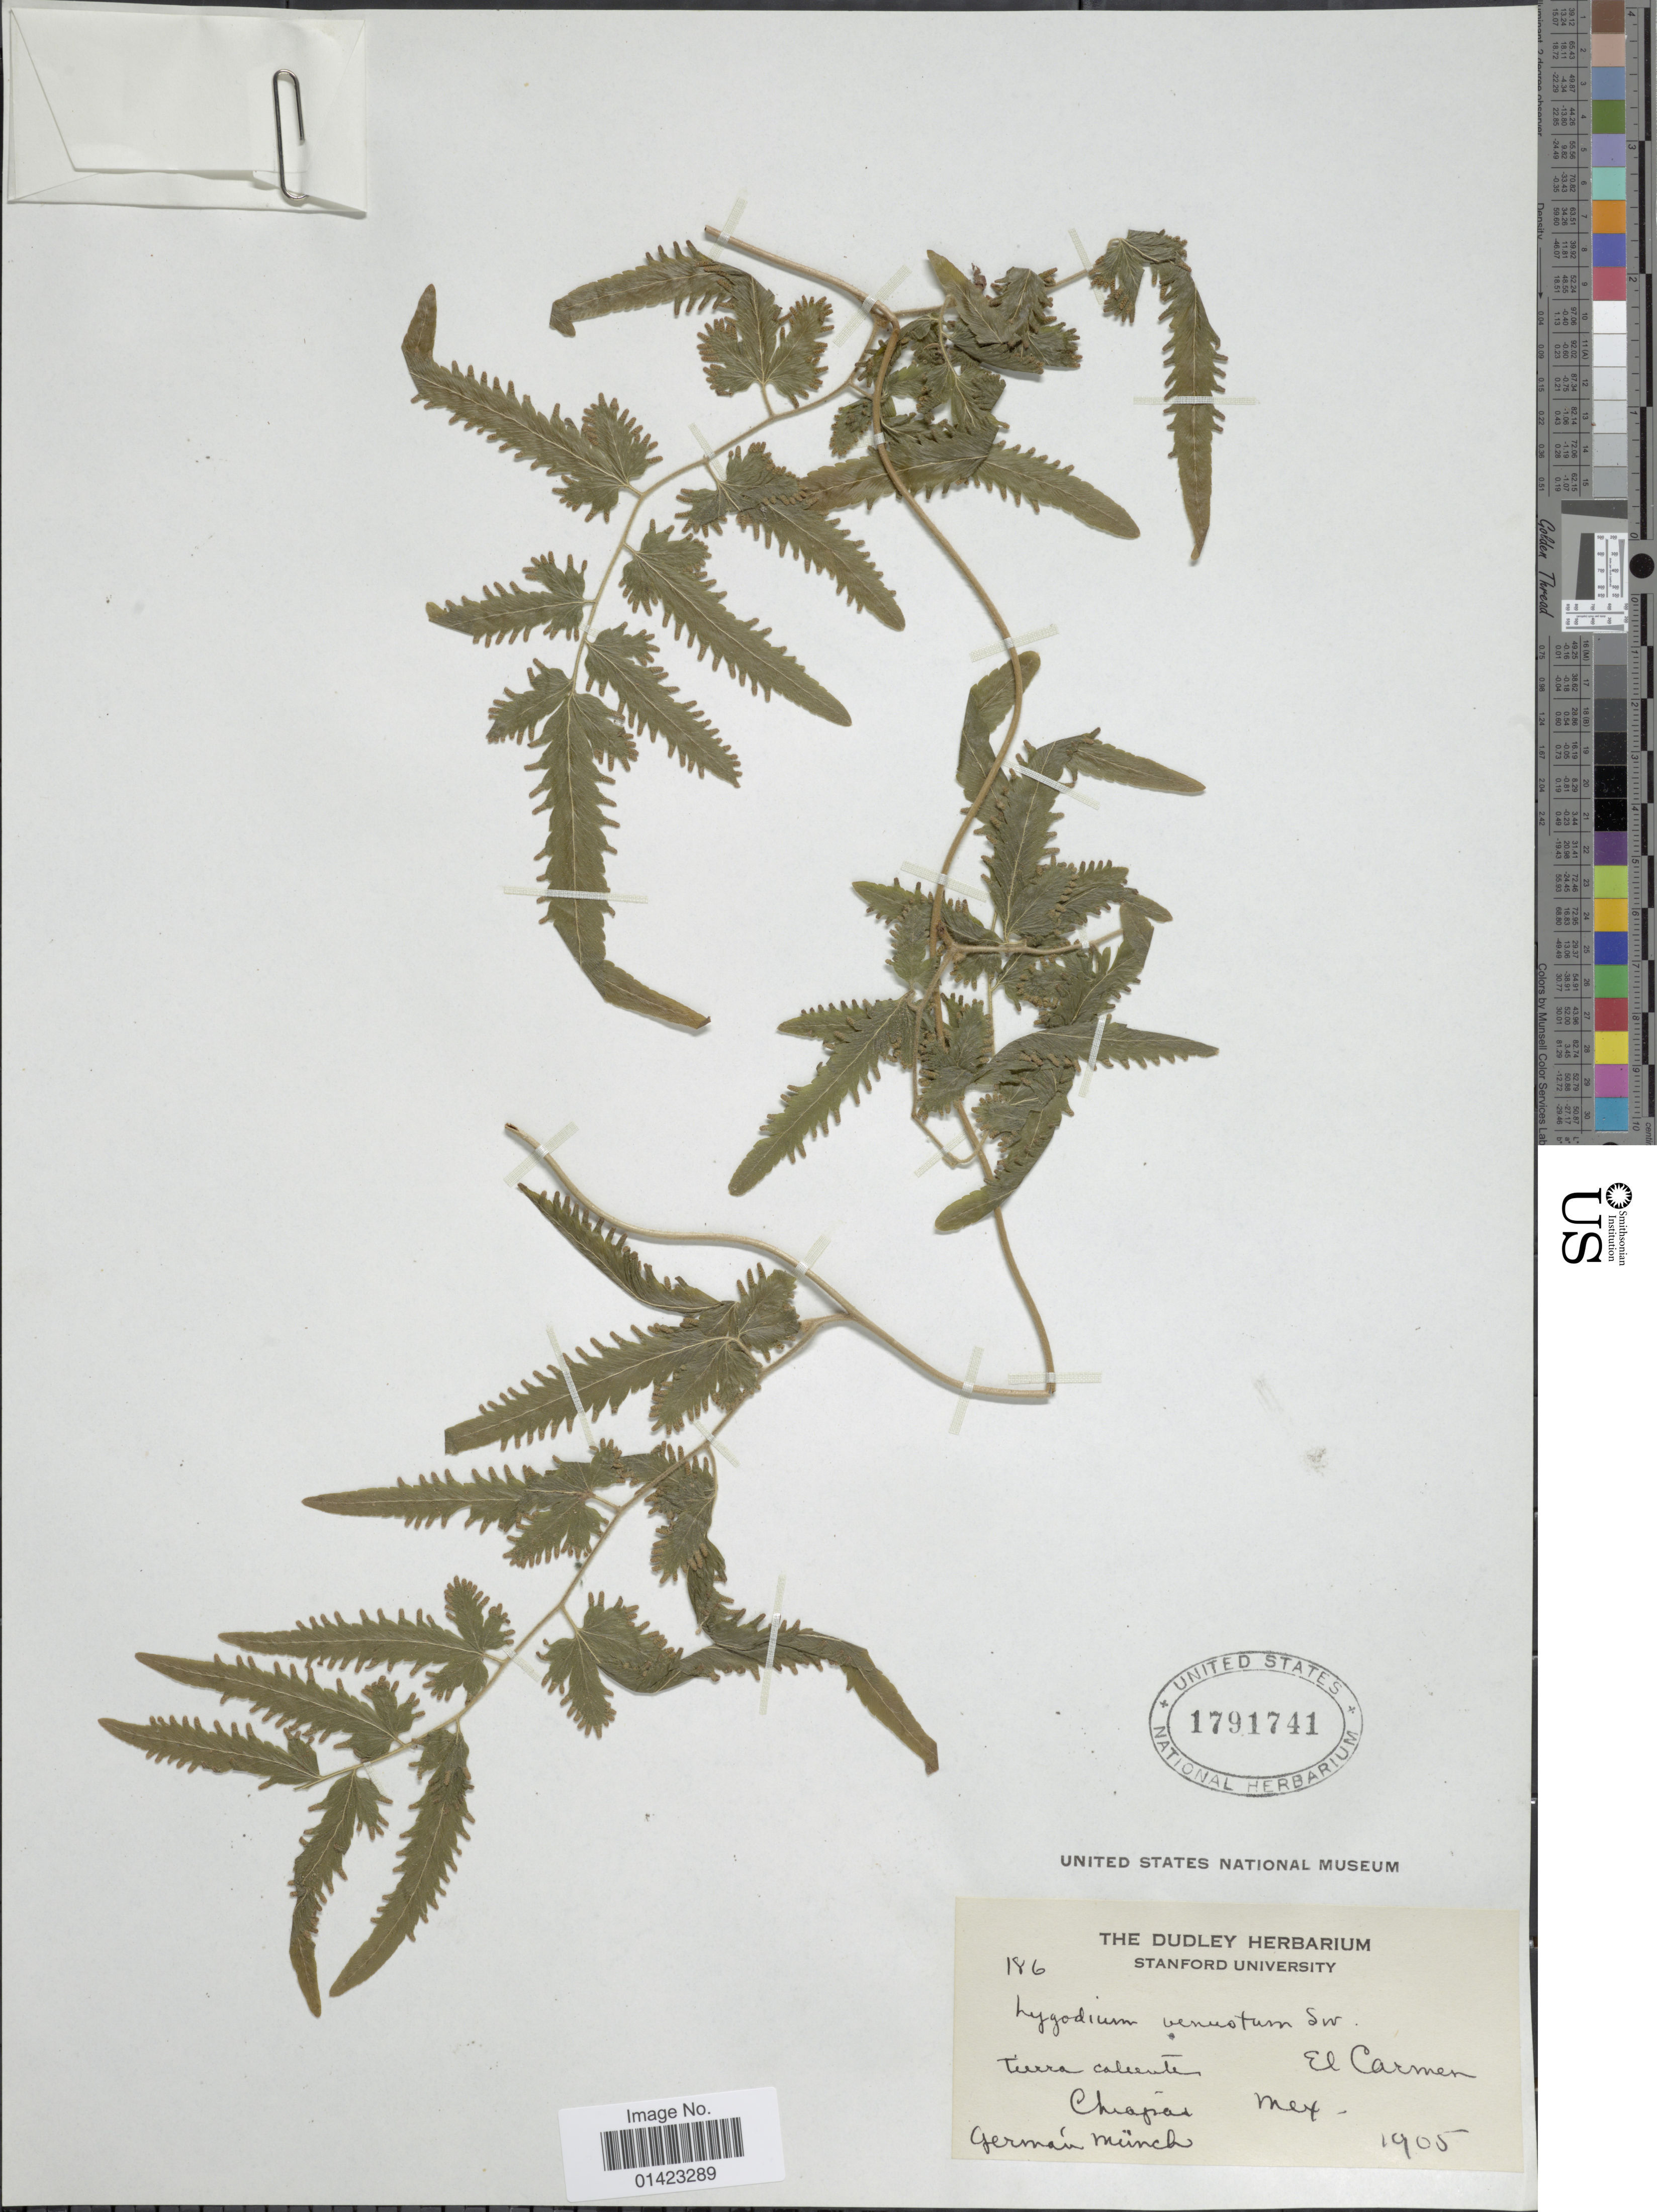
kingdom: Plantae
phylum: Tracheophyta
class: Polypodiopsida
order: Schizaeales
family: Lygodiaceae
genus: Lygodium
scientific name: Lygodium venustum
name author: Sw.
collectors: G. Munch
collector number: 186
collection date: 1905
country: Mexico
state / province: Chiapas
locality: El Carmen, Chiapas, Mex.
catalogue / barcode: US 1791741